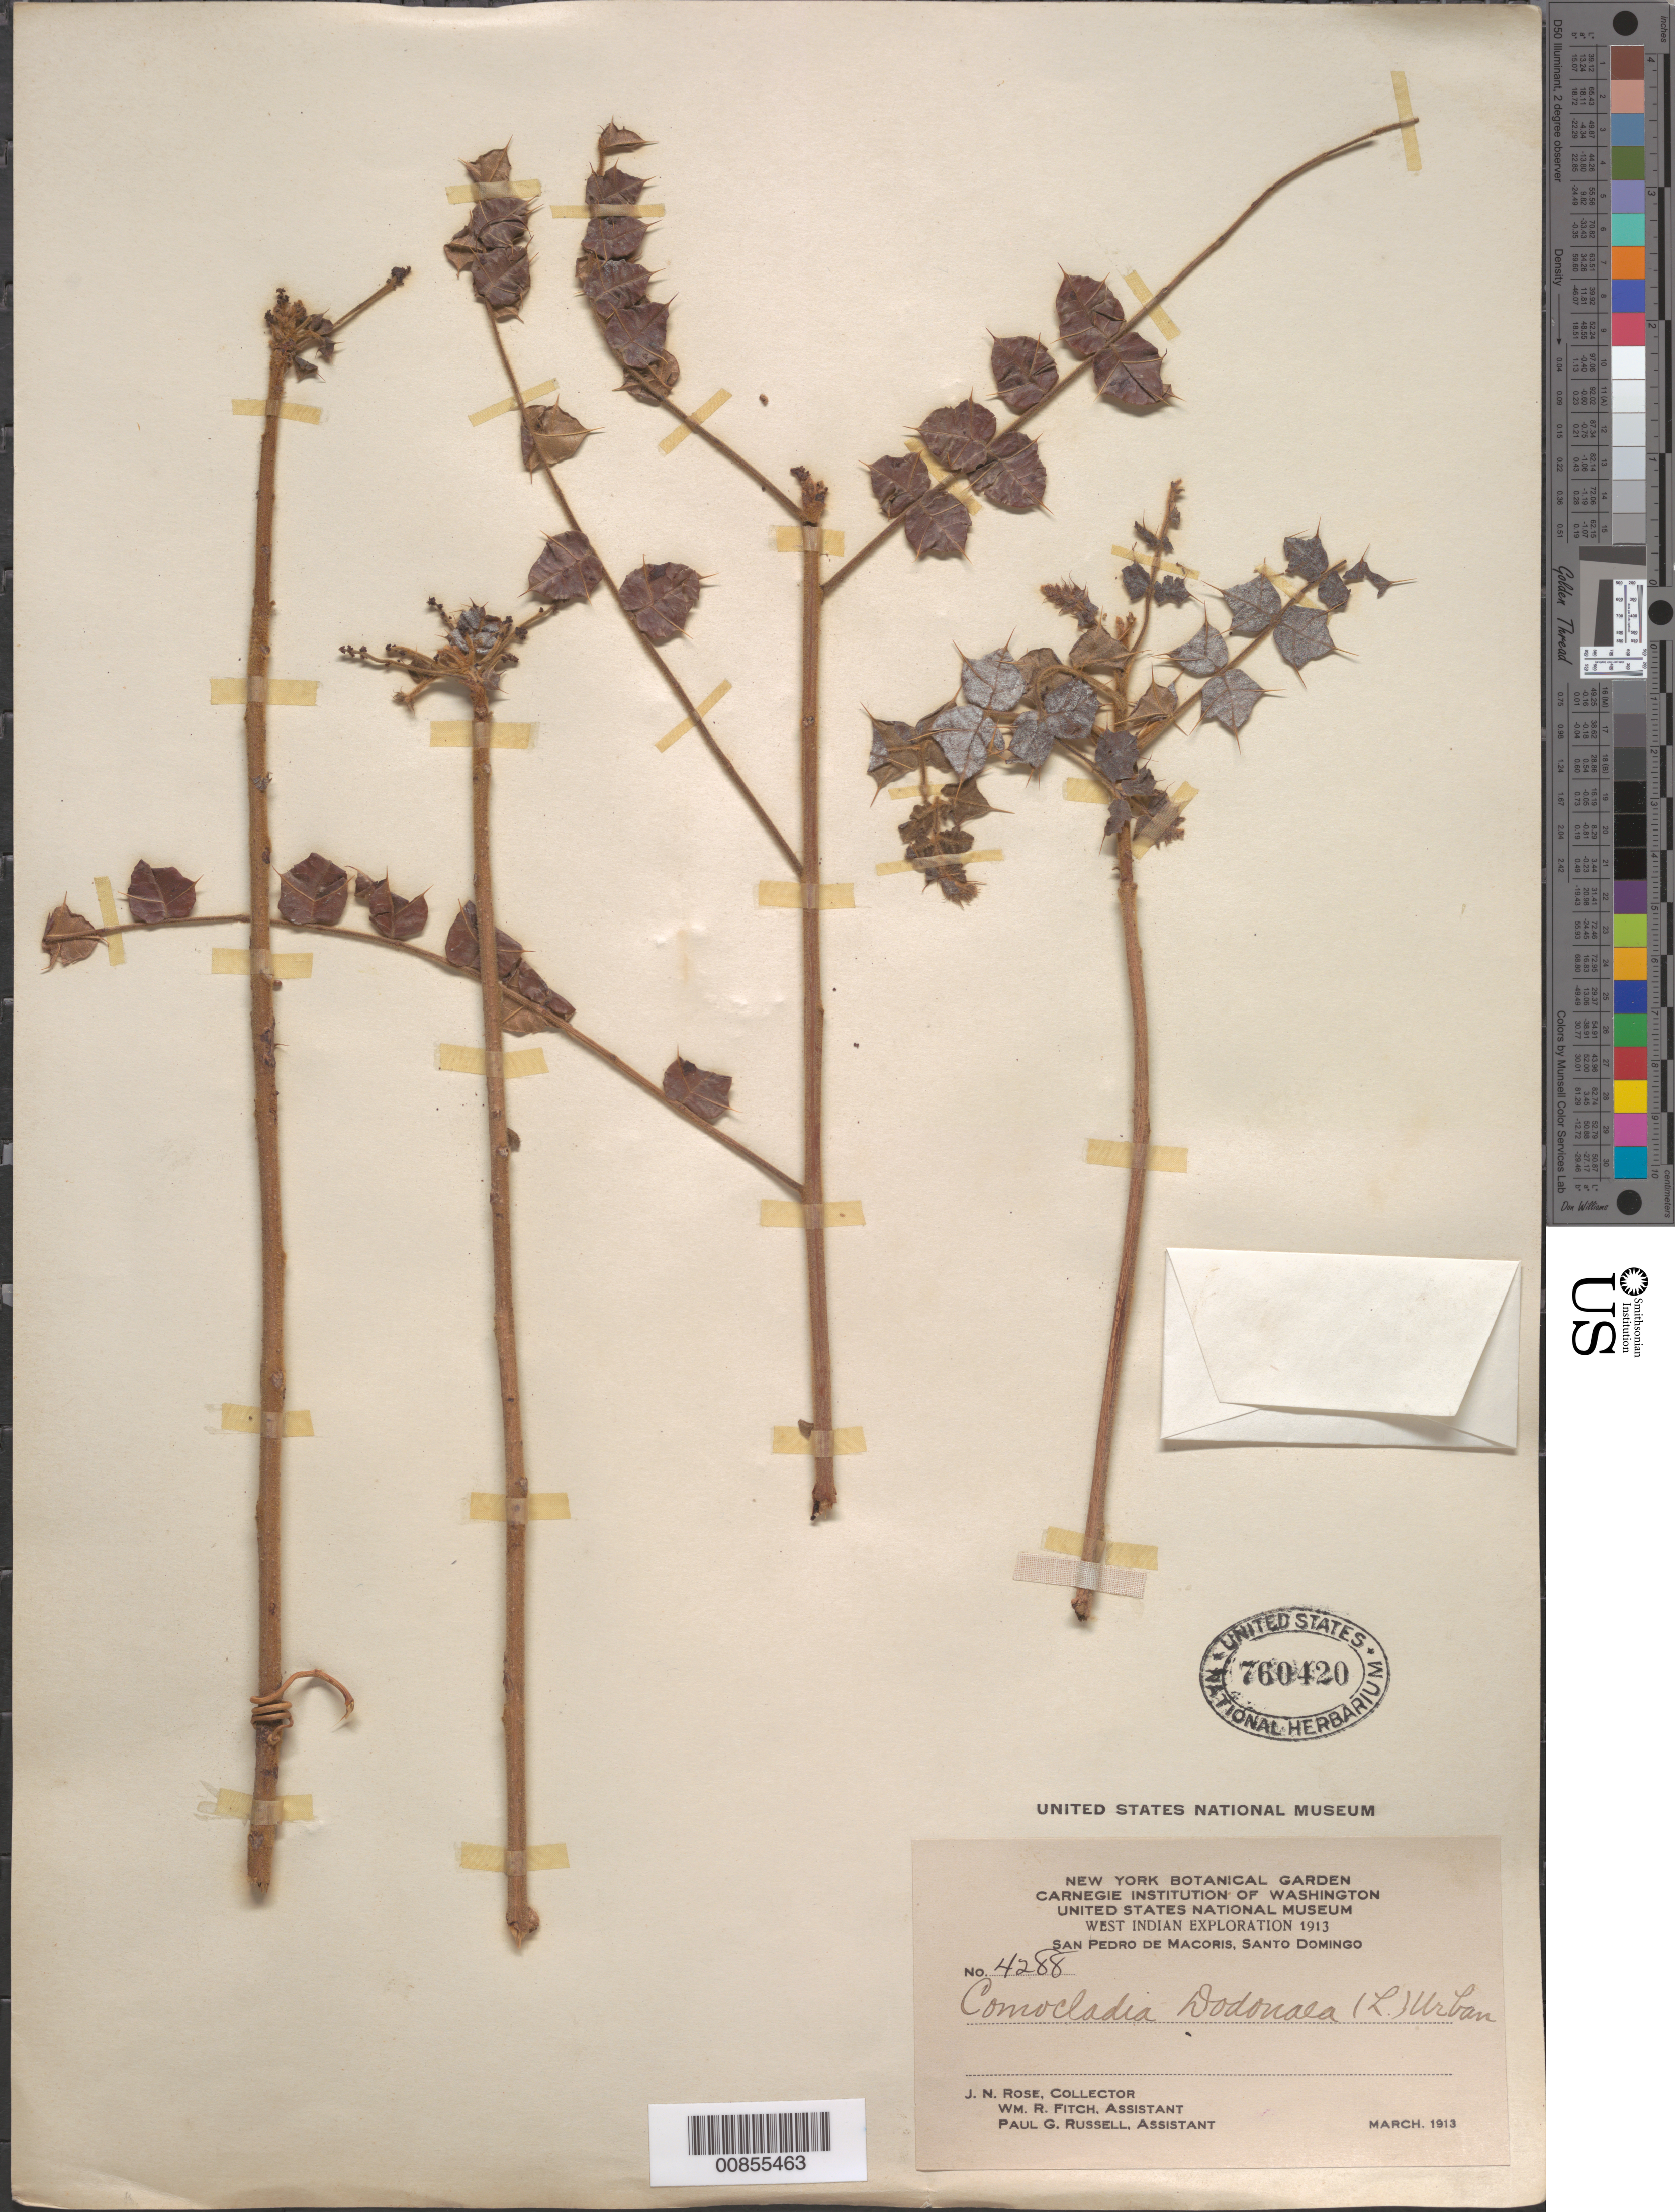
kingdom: Plantae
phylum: Tracheophyta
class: Magnoliopsida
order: Sapindales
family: Anacardiaceae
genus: Comocladia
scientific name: Comocladia dentata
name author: Jacq.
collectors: J. N. Rose, W. R. Fitch & P. G. Russell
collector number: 4288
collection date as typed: Mar 1913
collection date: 1913-03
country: Dominican Republic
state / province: San Pedro de Macoris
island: Hispaniola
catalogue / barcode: US 760420